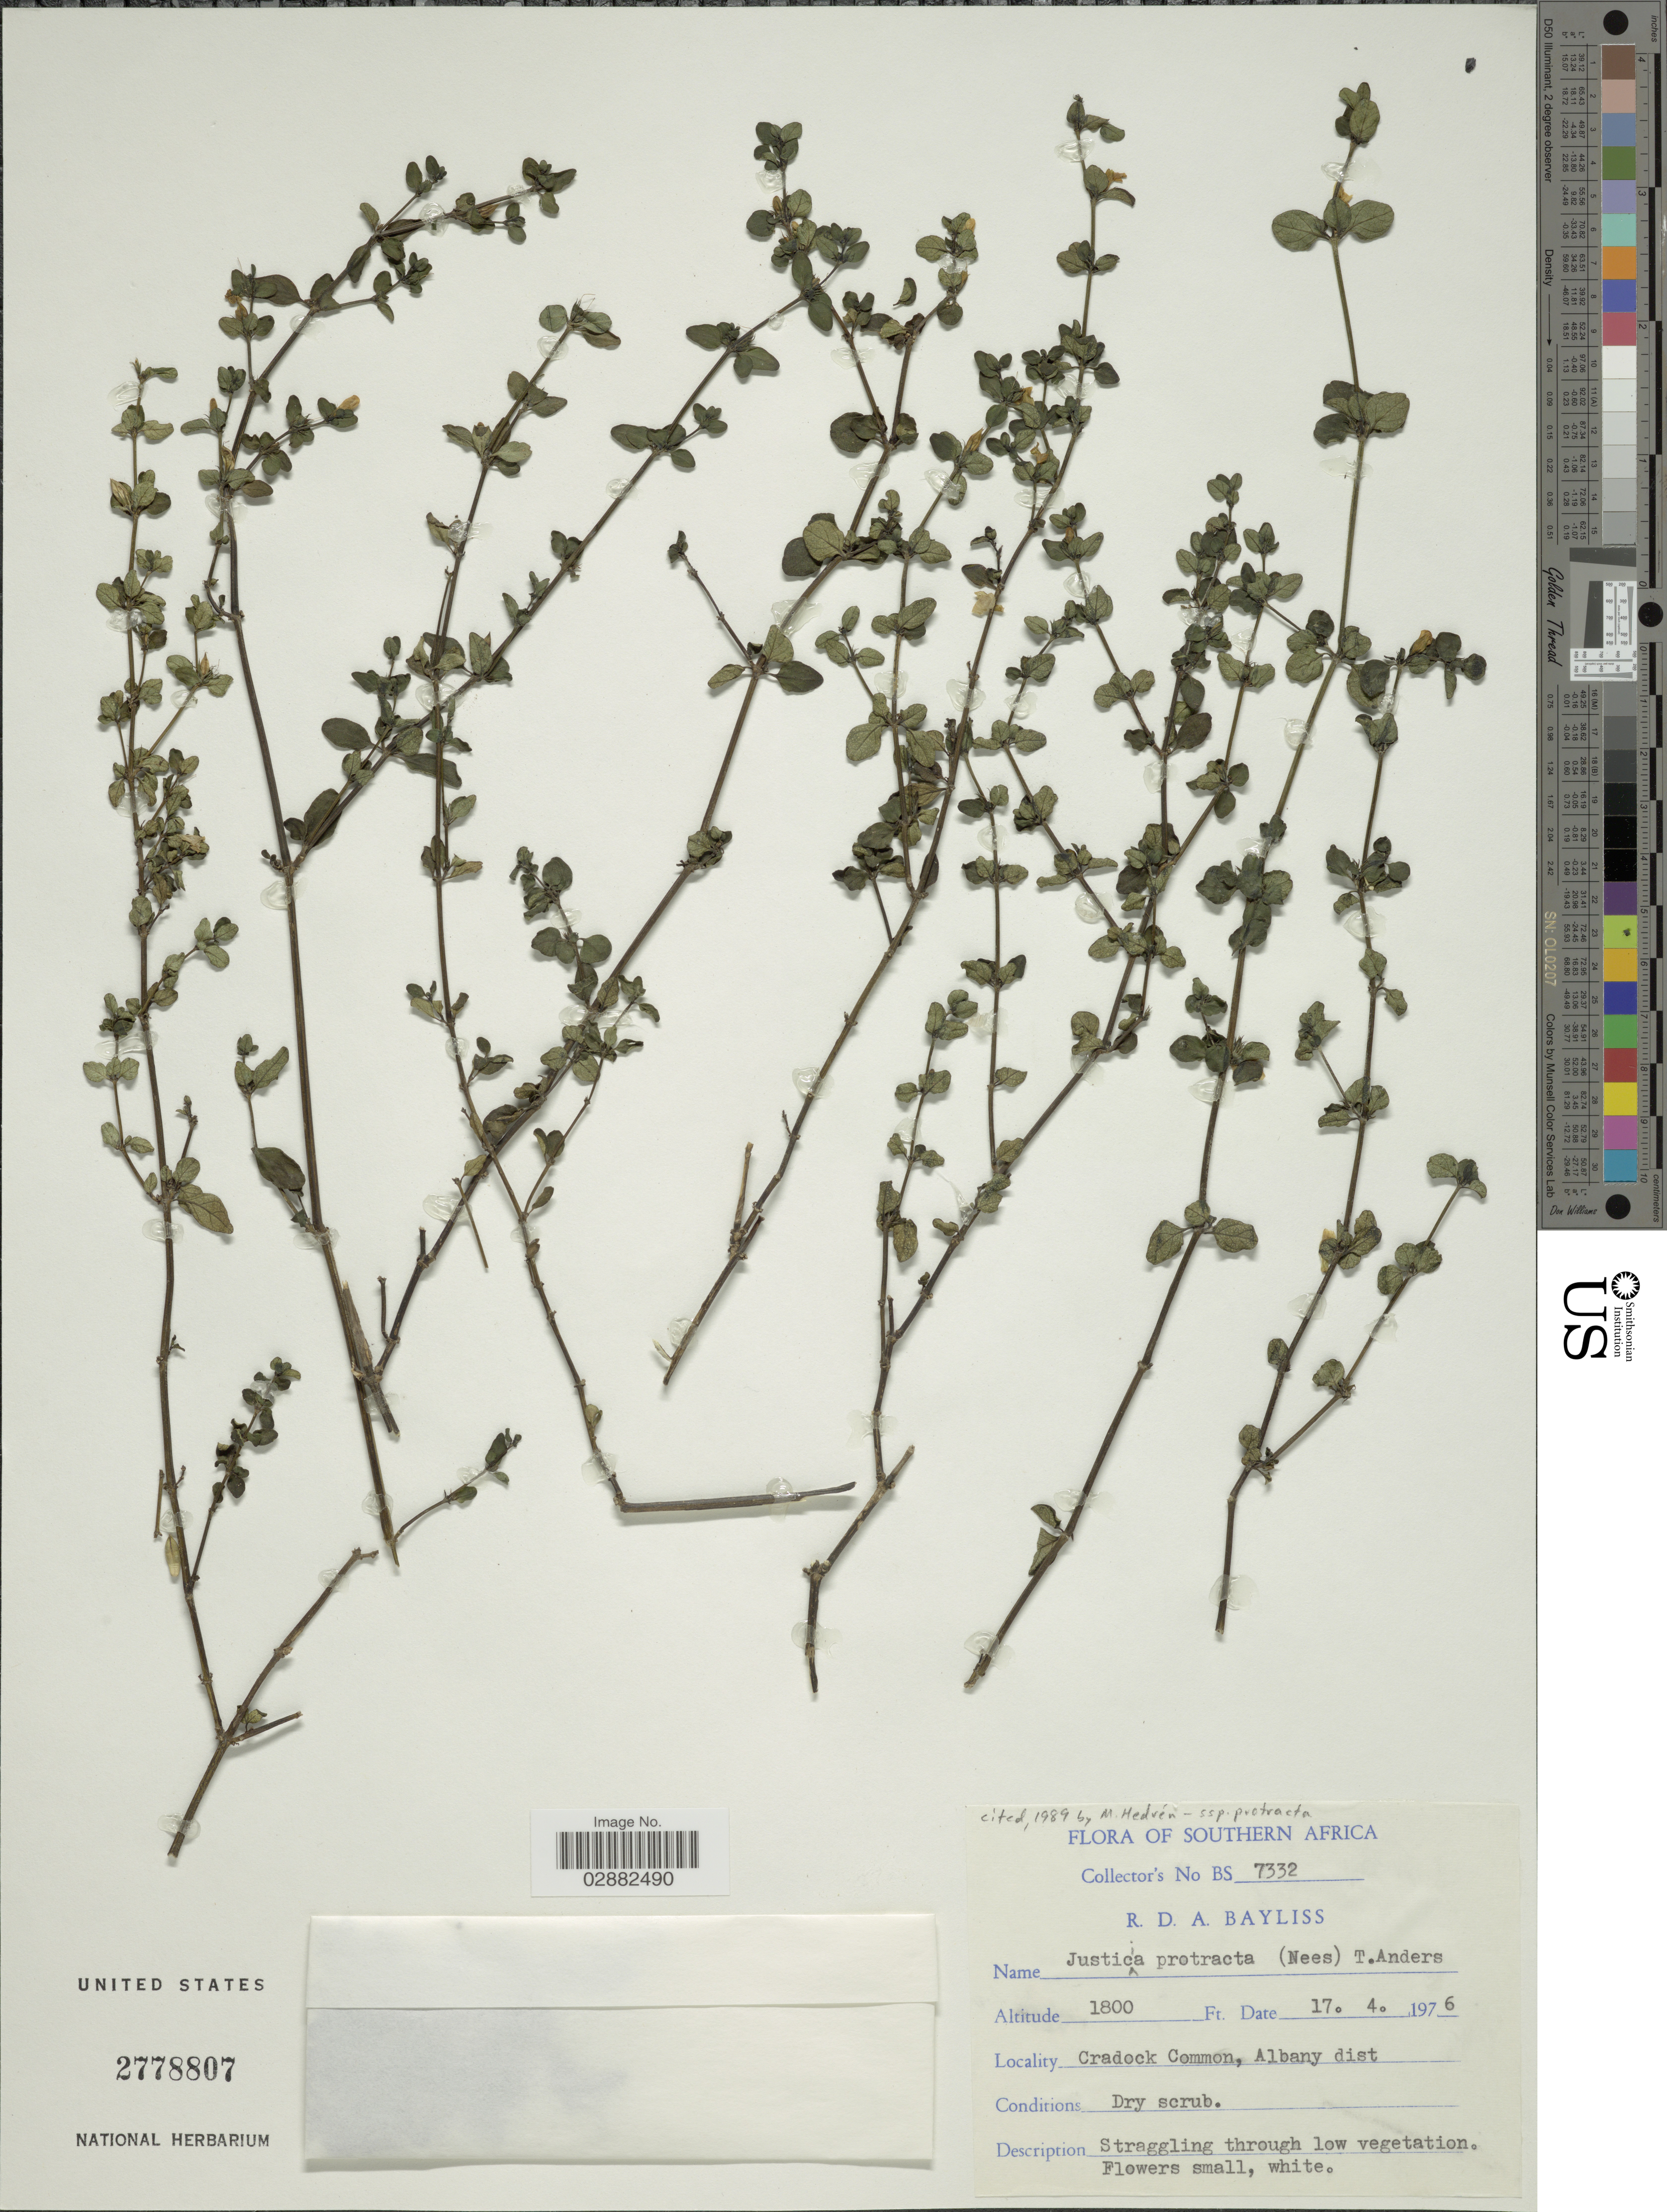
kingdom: Plantae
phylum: Tracheophyta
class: Magnoliopsida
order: Lamiales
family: Acanthaceae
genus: Justicia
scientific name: Justicia protracta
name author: (Nees) T. Anderson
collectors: R. Bayliss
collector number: BS7332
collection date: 1976-04-17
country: South Africa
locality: Southern Africa, Cradock Common, Albany dist.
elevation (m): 549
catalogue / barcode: US 2778807